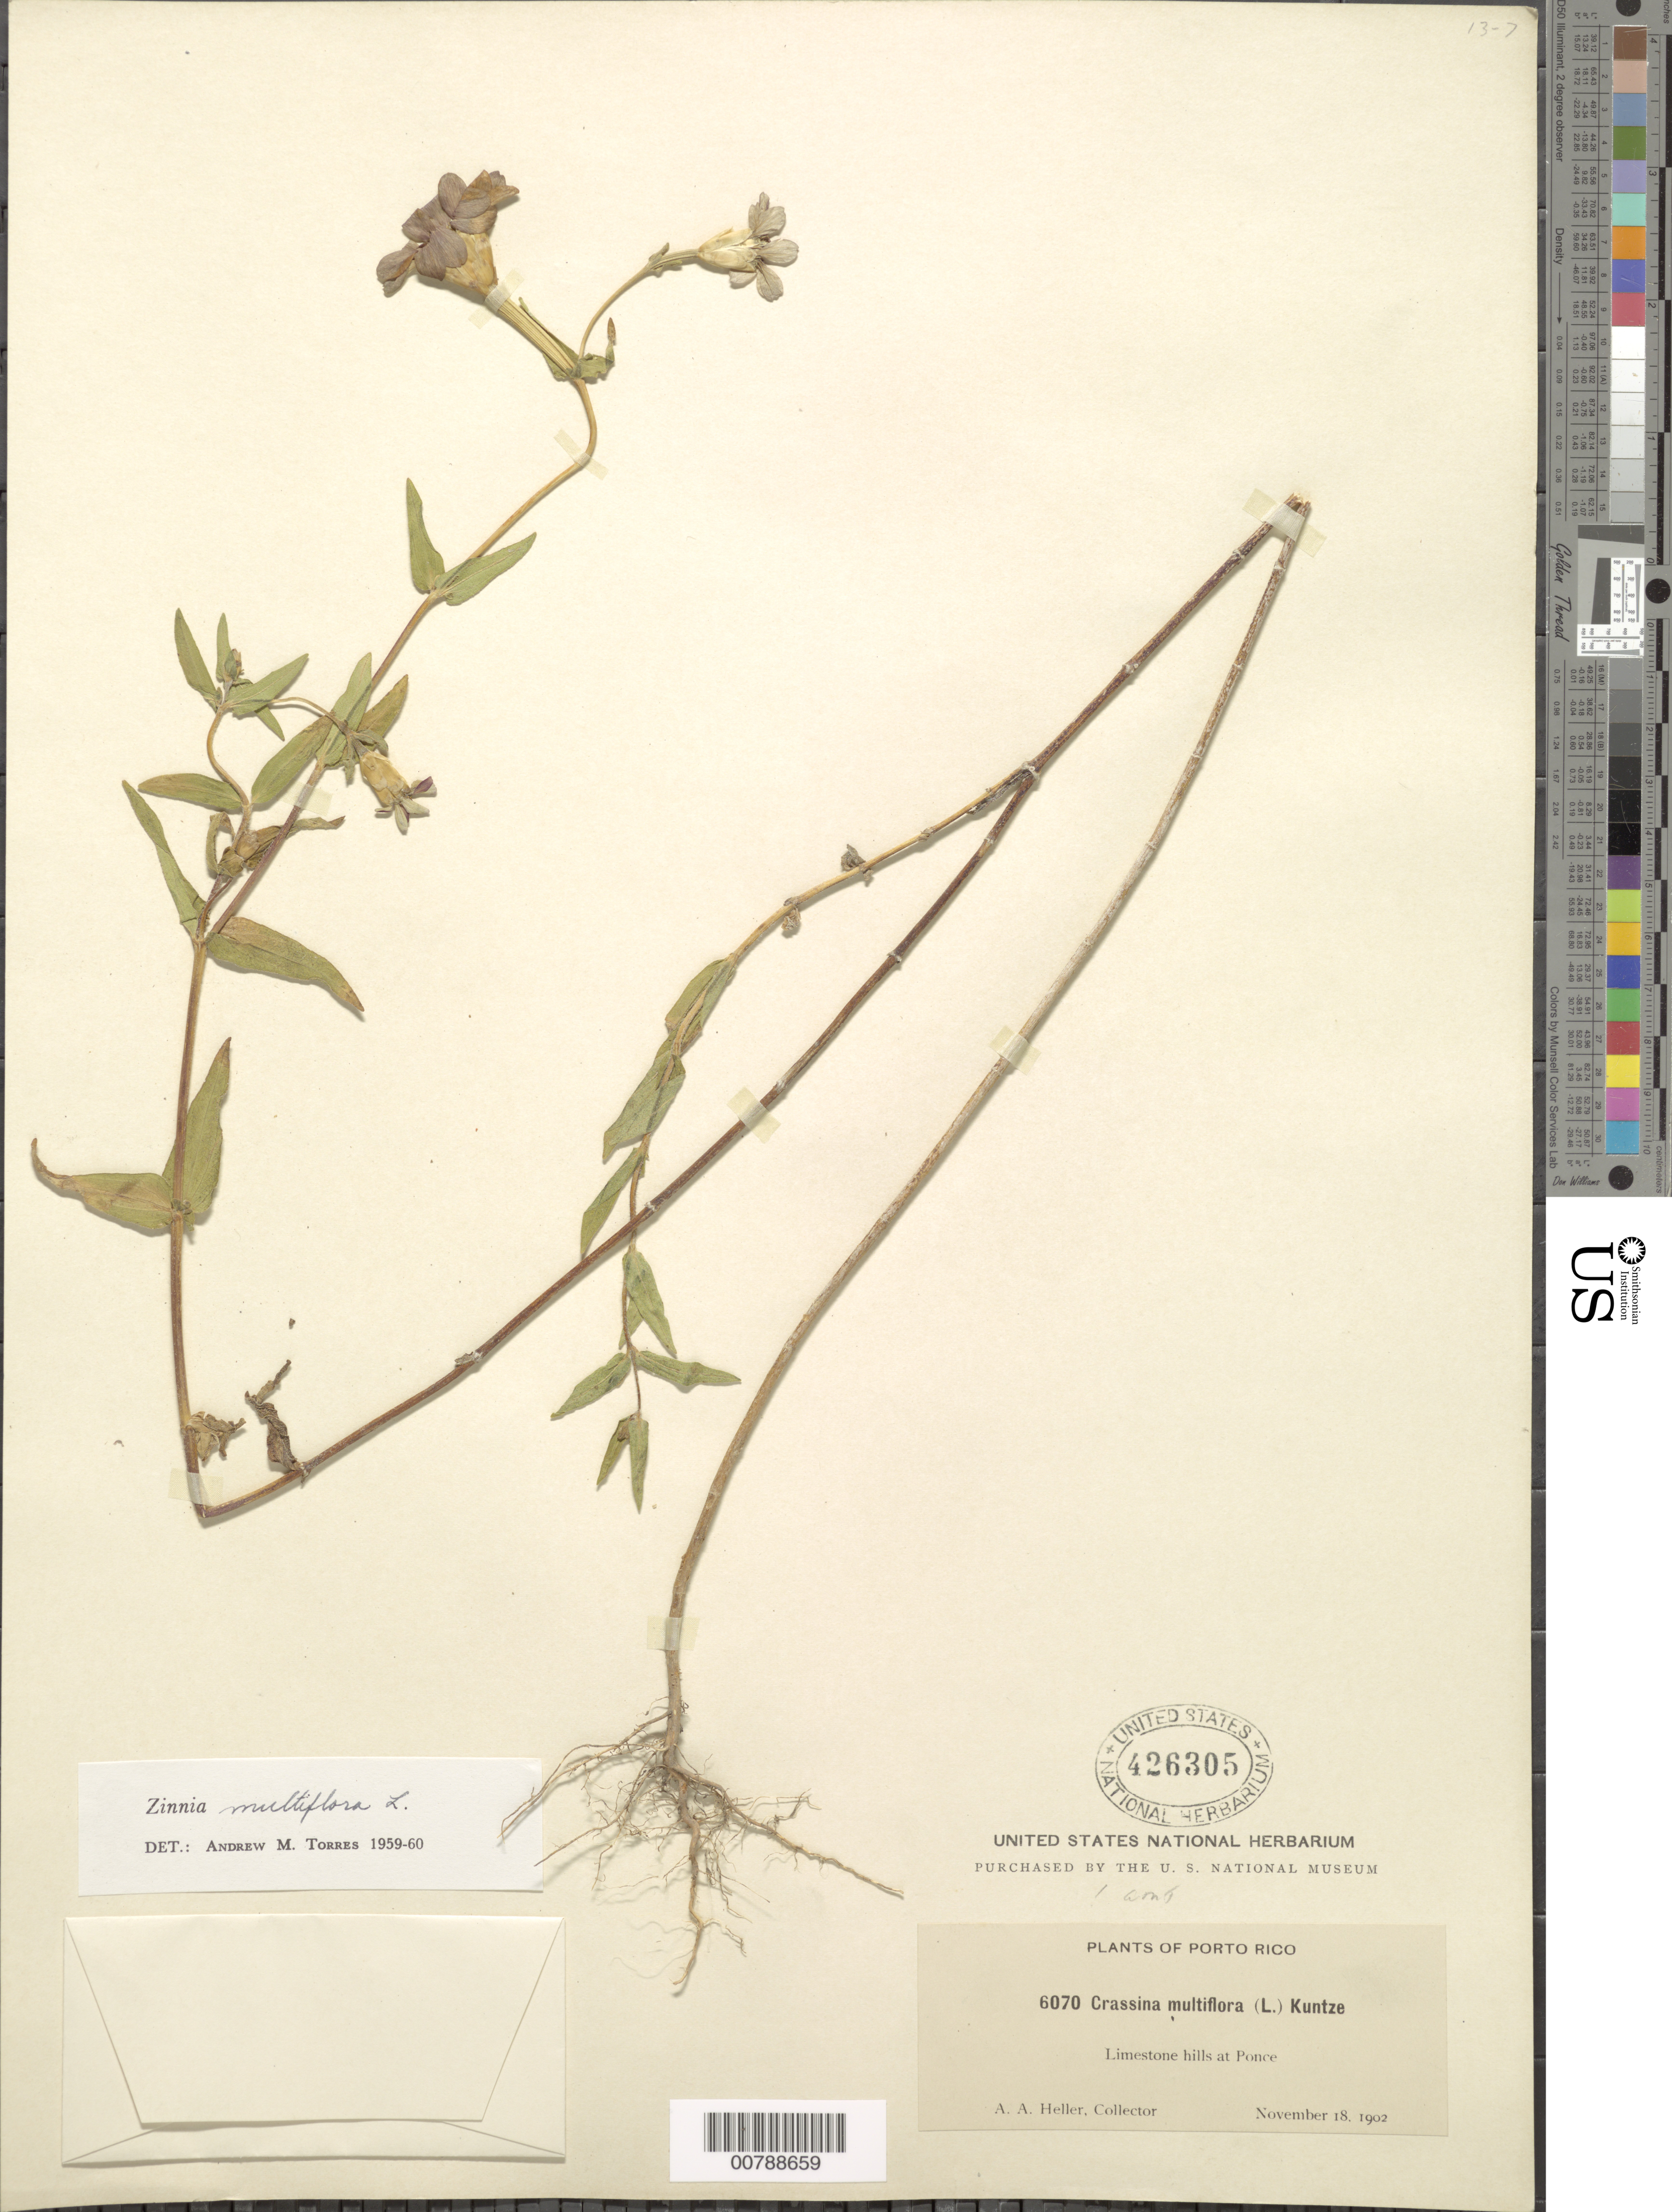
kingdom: Plantae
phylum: Tracheophyta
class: Magnoliopsida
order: Asterales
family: Asteraceae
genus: Zinnia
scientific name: Zinnia peruviana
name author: (L.) L.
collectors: A. A. Heller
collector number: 6070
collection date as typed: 18 Nov 1902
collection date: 1902-11-18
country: Puerto Rico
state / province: Ponce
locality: Limestone hills at Ponce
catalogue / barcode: US 426305